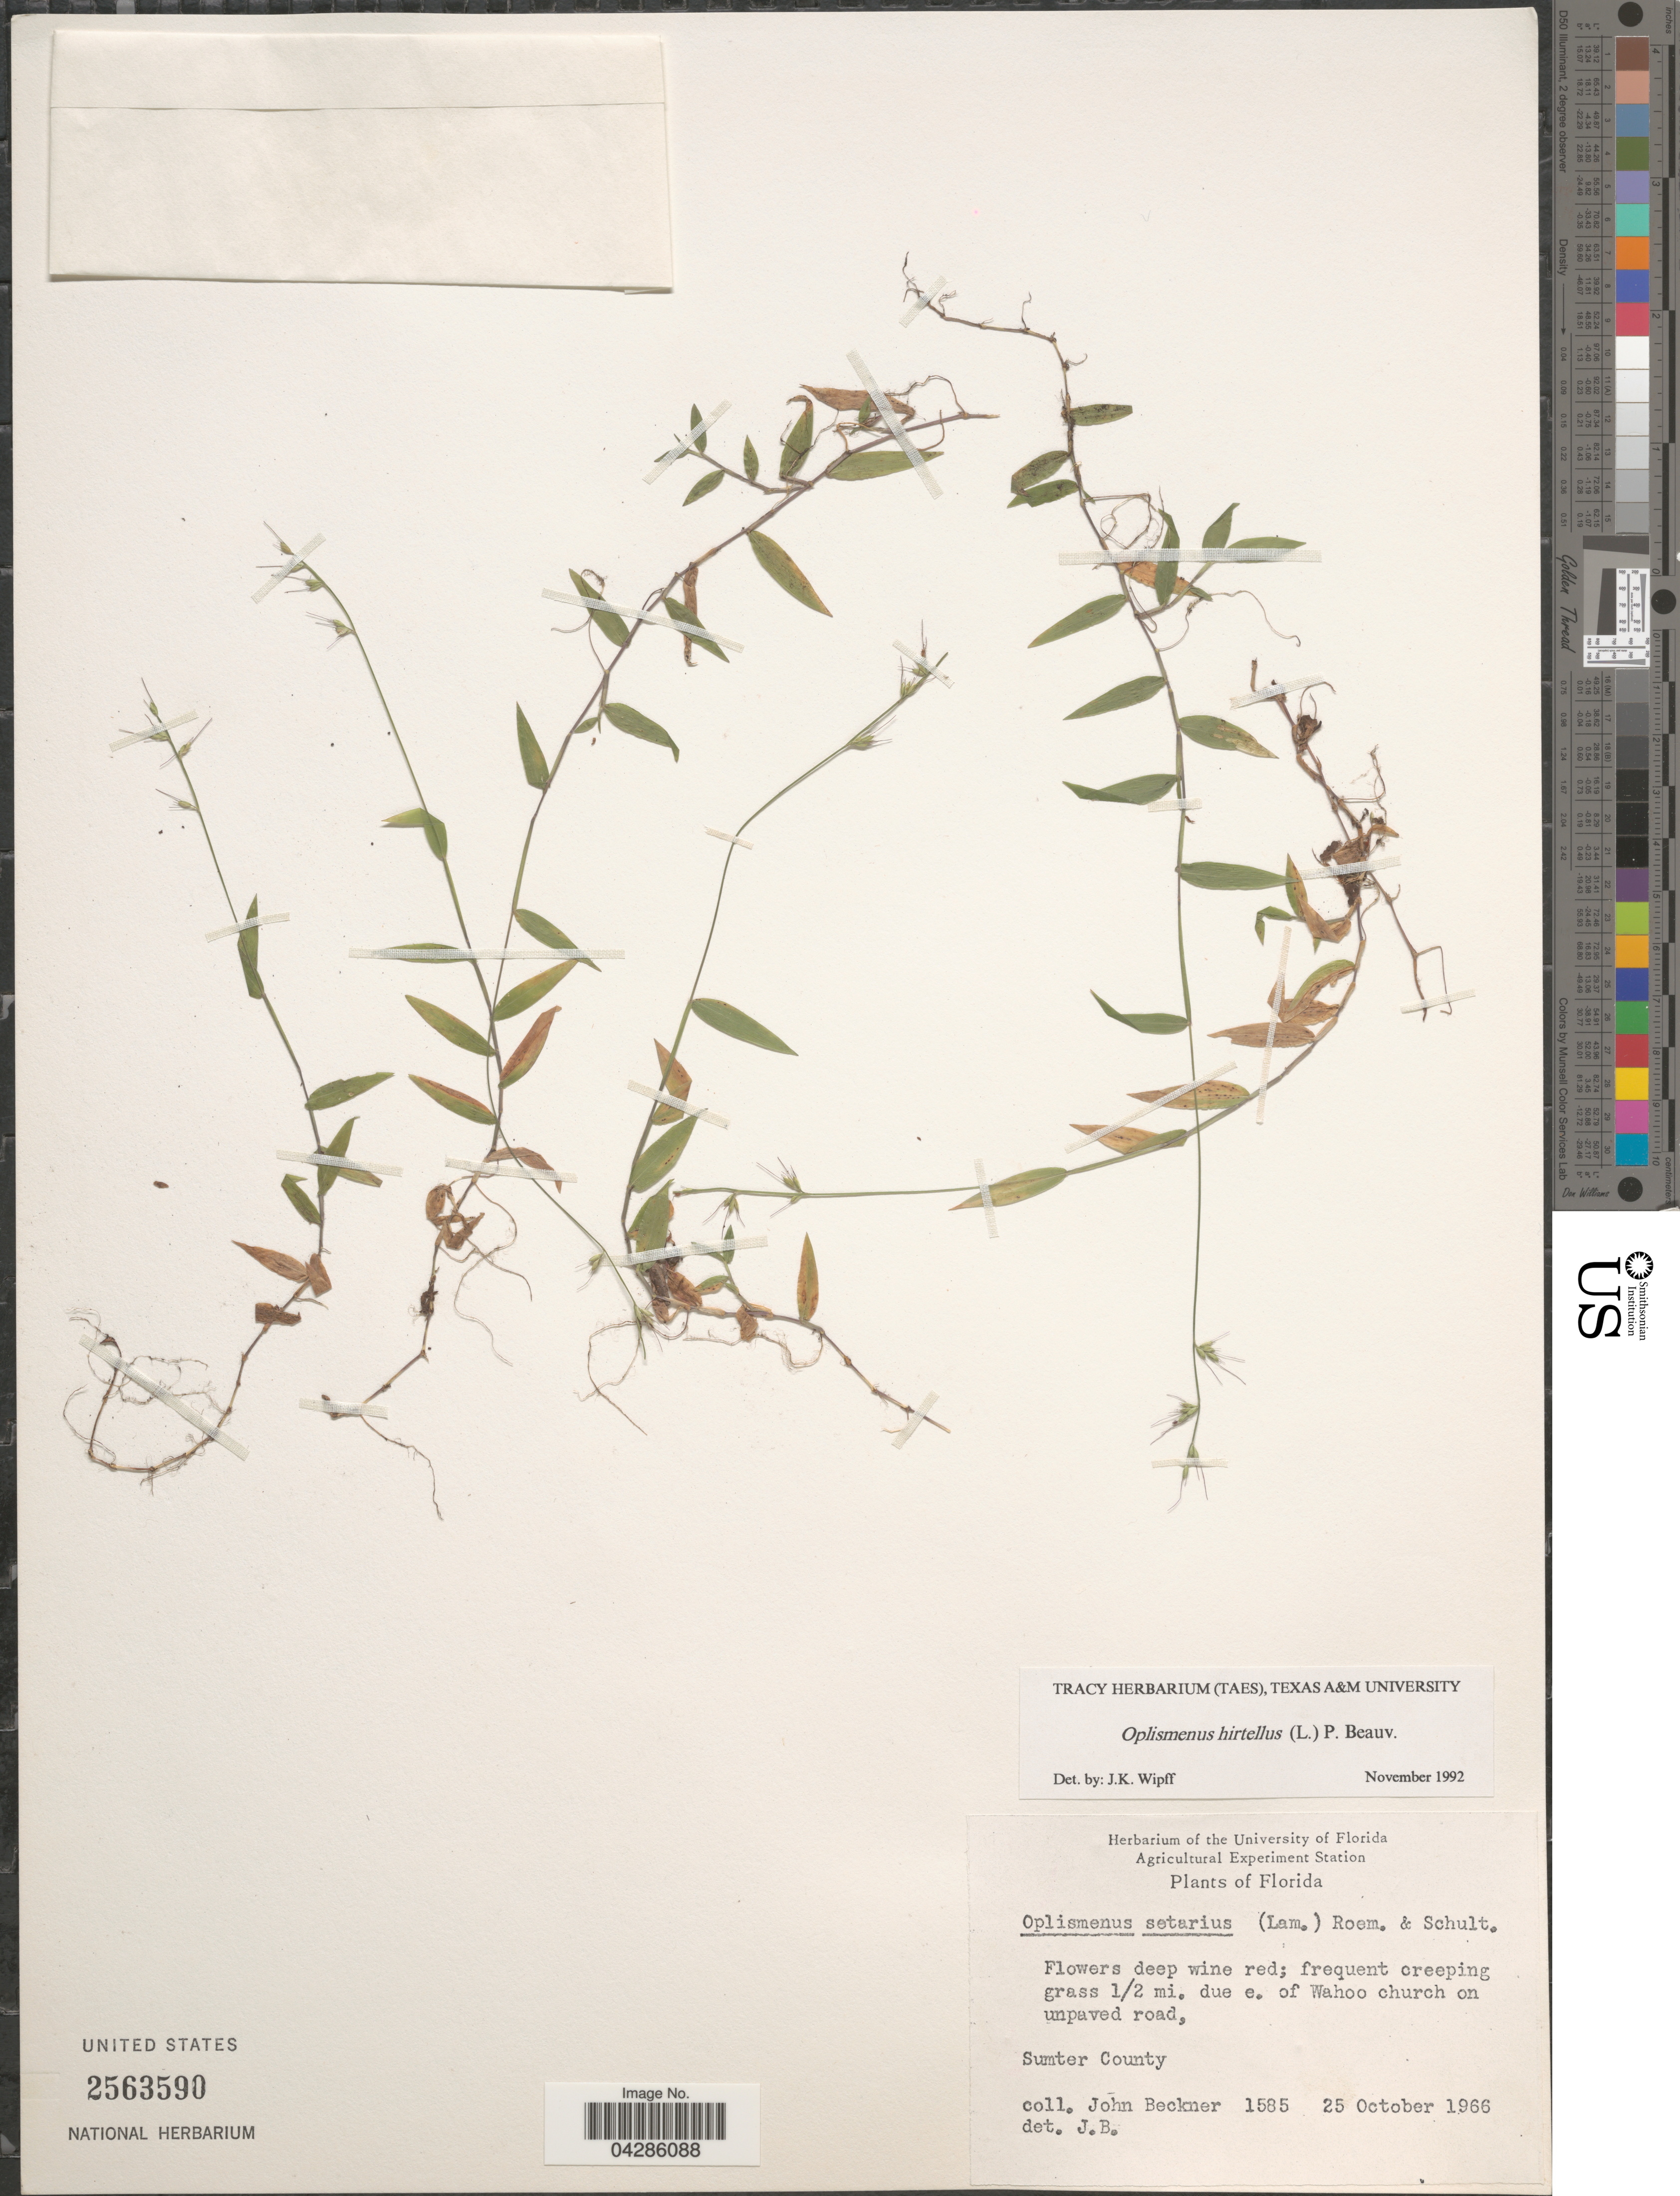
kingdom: Plantae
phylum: Tracheophyta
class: Liliopsida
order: Poales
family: Poaceae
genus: Oplismenus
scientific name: Oplismenus hirtellus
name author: (L.) P. Beauv.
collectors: J. Beckner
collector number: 1585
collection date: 1966-10-25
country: United States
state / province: Florida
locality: Frequent creeping grass 1/2 mi. due e. of Wahoo church on unpaved road, Sumter County.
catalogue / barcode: US 2563590